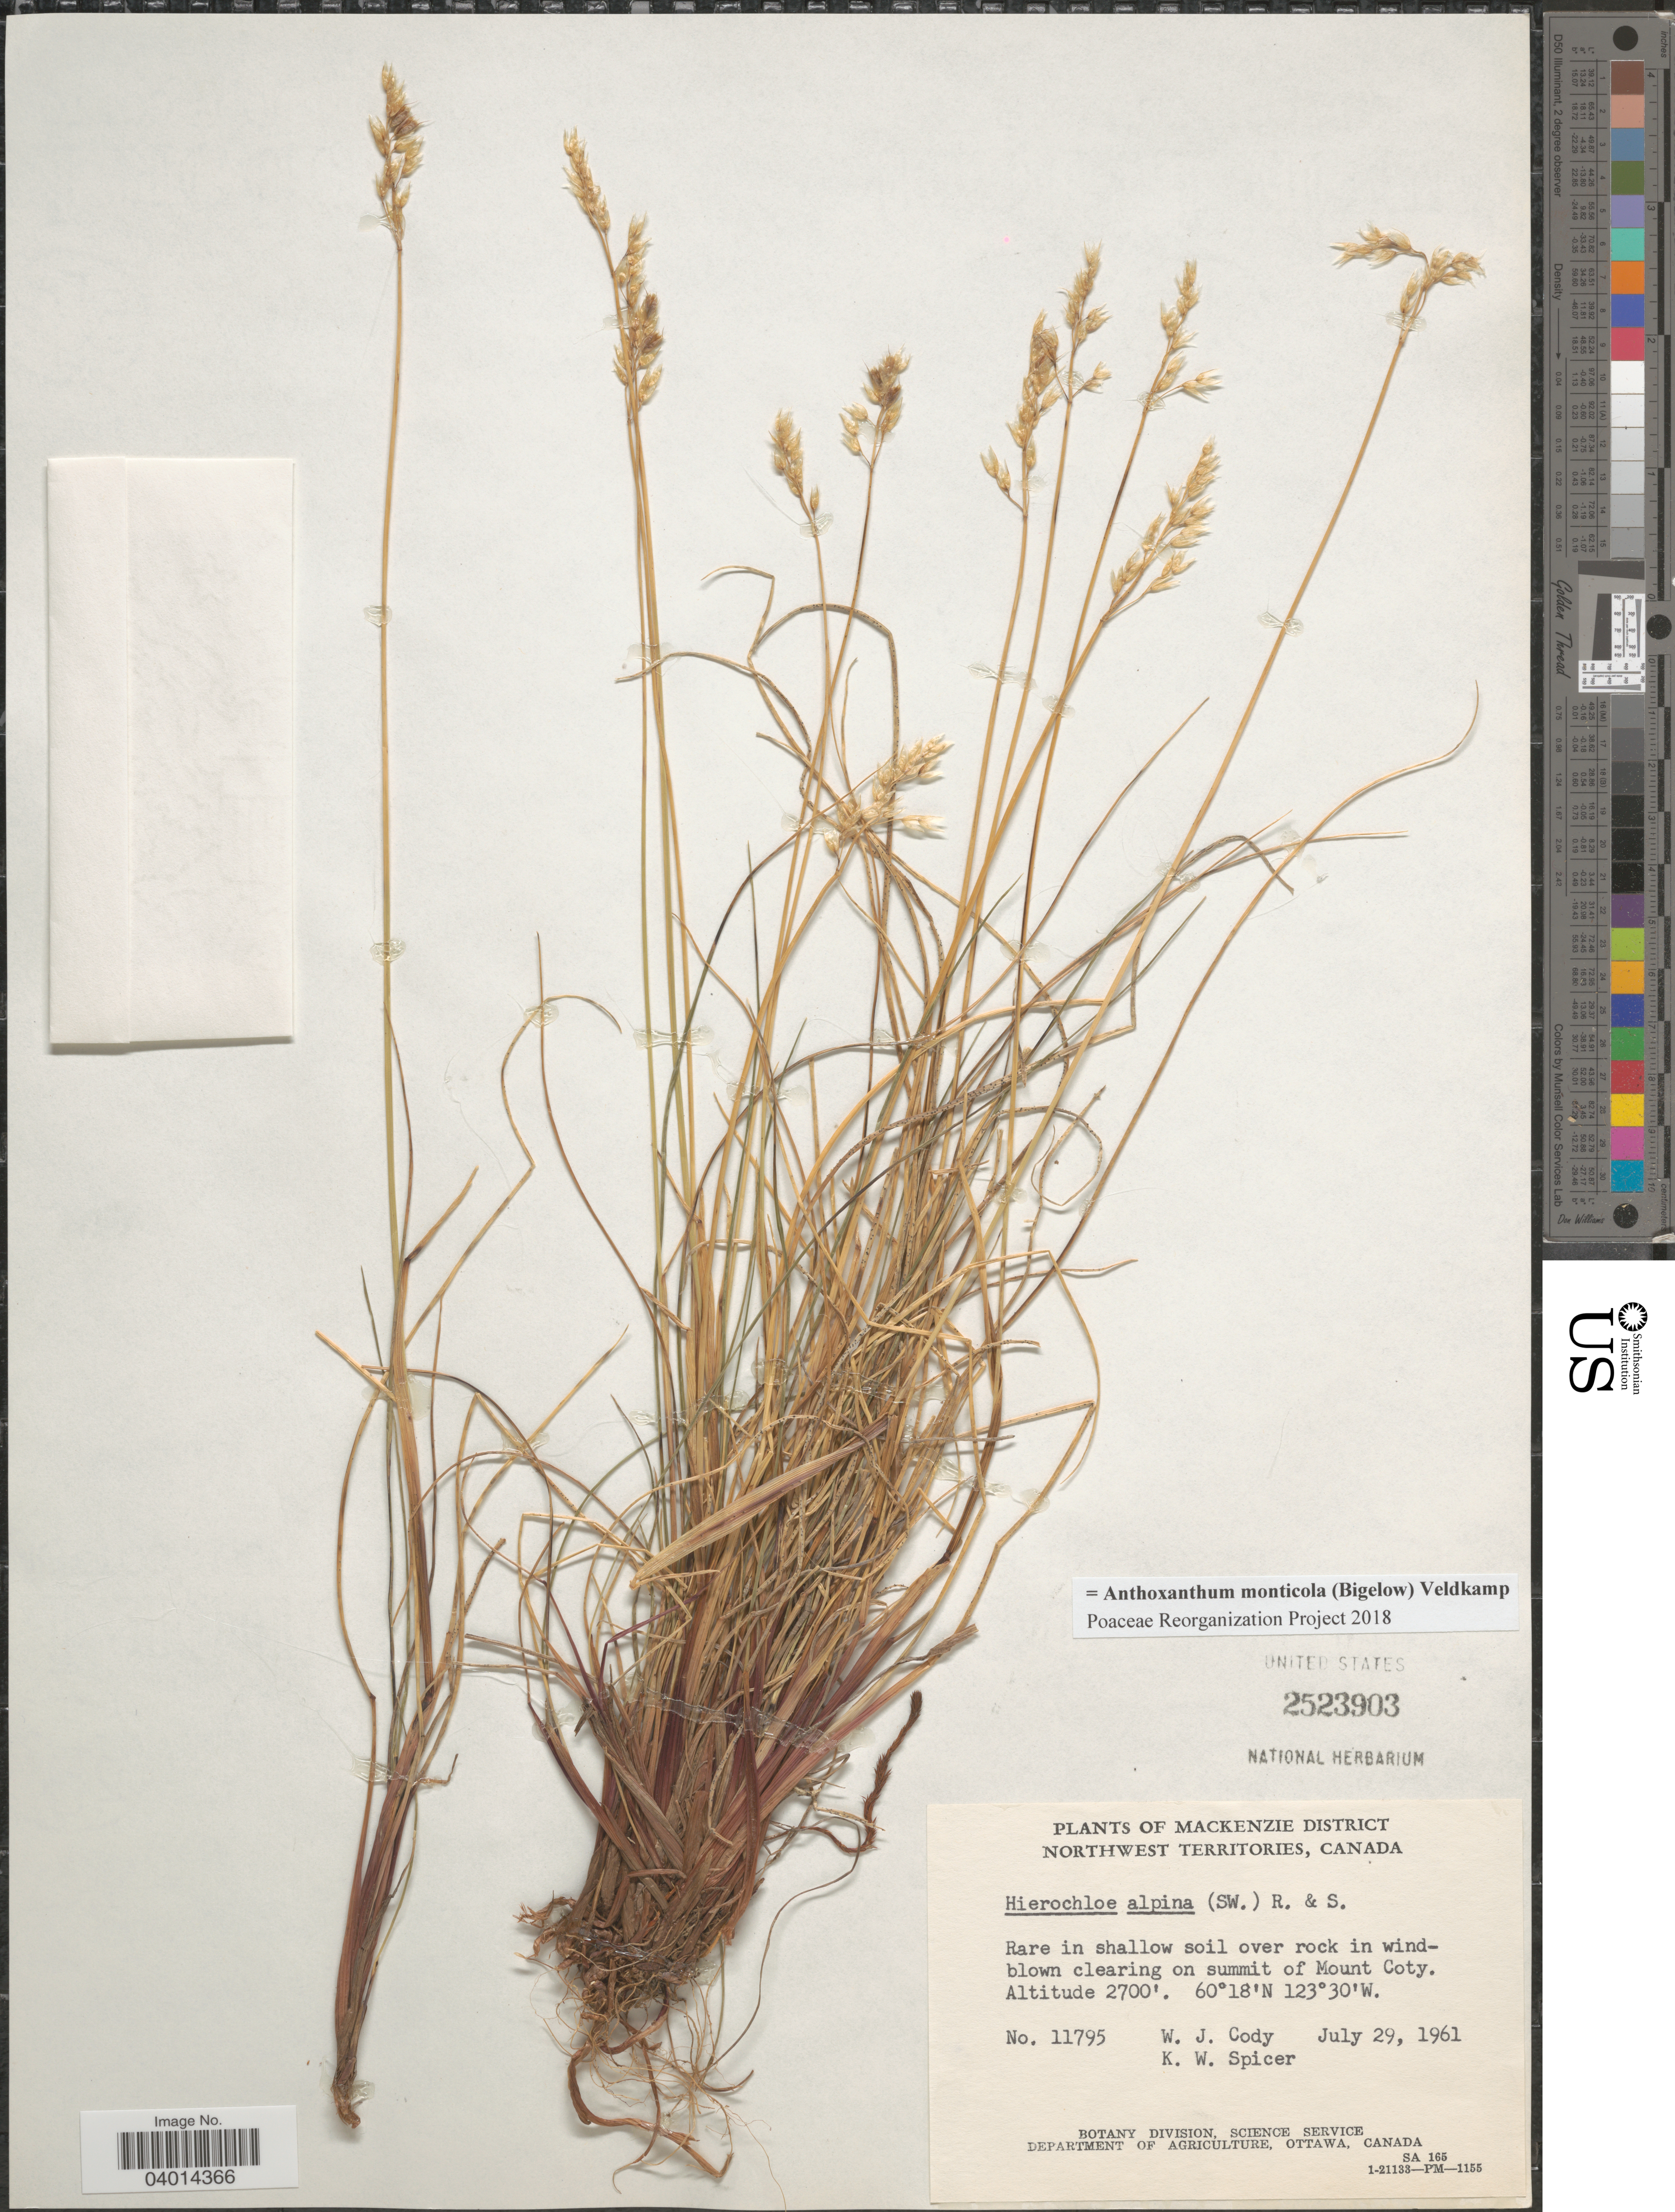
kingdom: Plantae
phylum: Tracheophyta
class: Liliopsida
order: Poales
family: Poaceae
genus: Anthoxanthum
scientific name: Anthoxanthum monticola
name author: (Bigelow) Veldkamp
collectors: W. Cody & K. Spicer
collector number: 11795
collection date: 1961-07-29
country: Canada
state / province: Northwest Territories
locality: Mackenzie District. Rare in shallow soil over rock in windblown clearing on summit of Mount Coty.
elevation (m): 823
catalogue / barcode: US 2523903